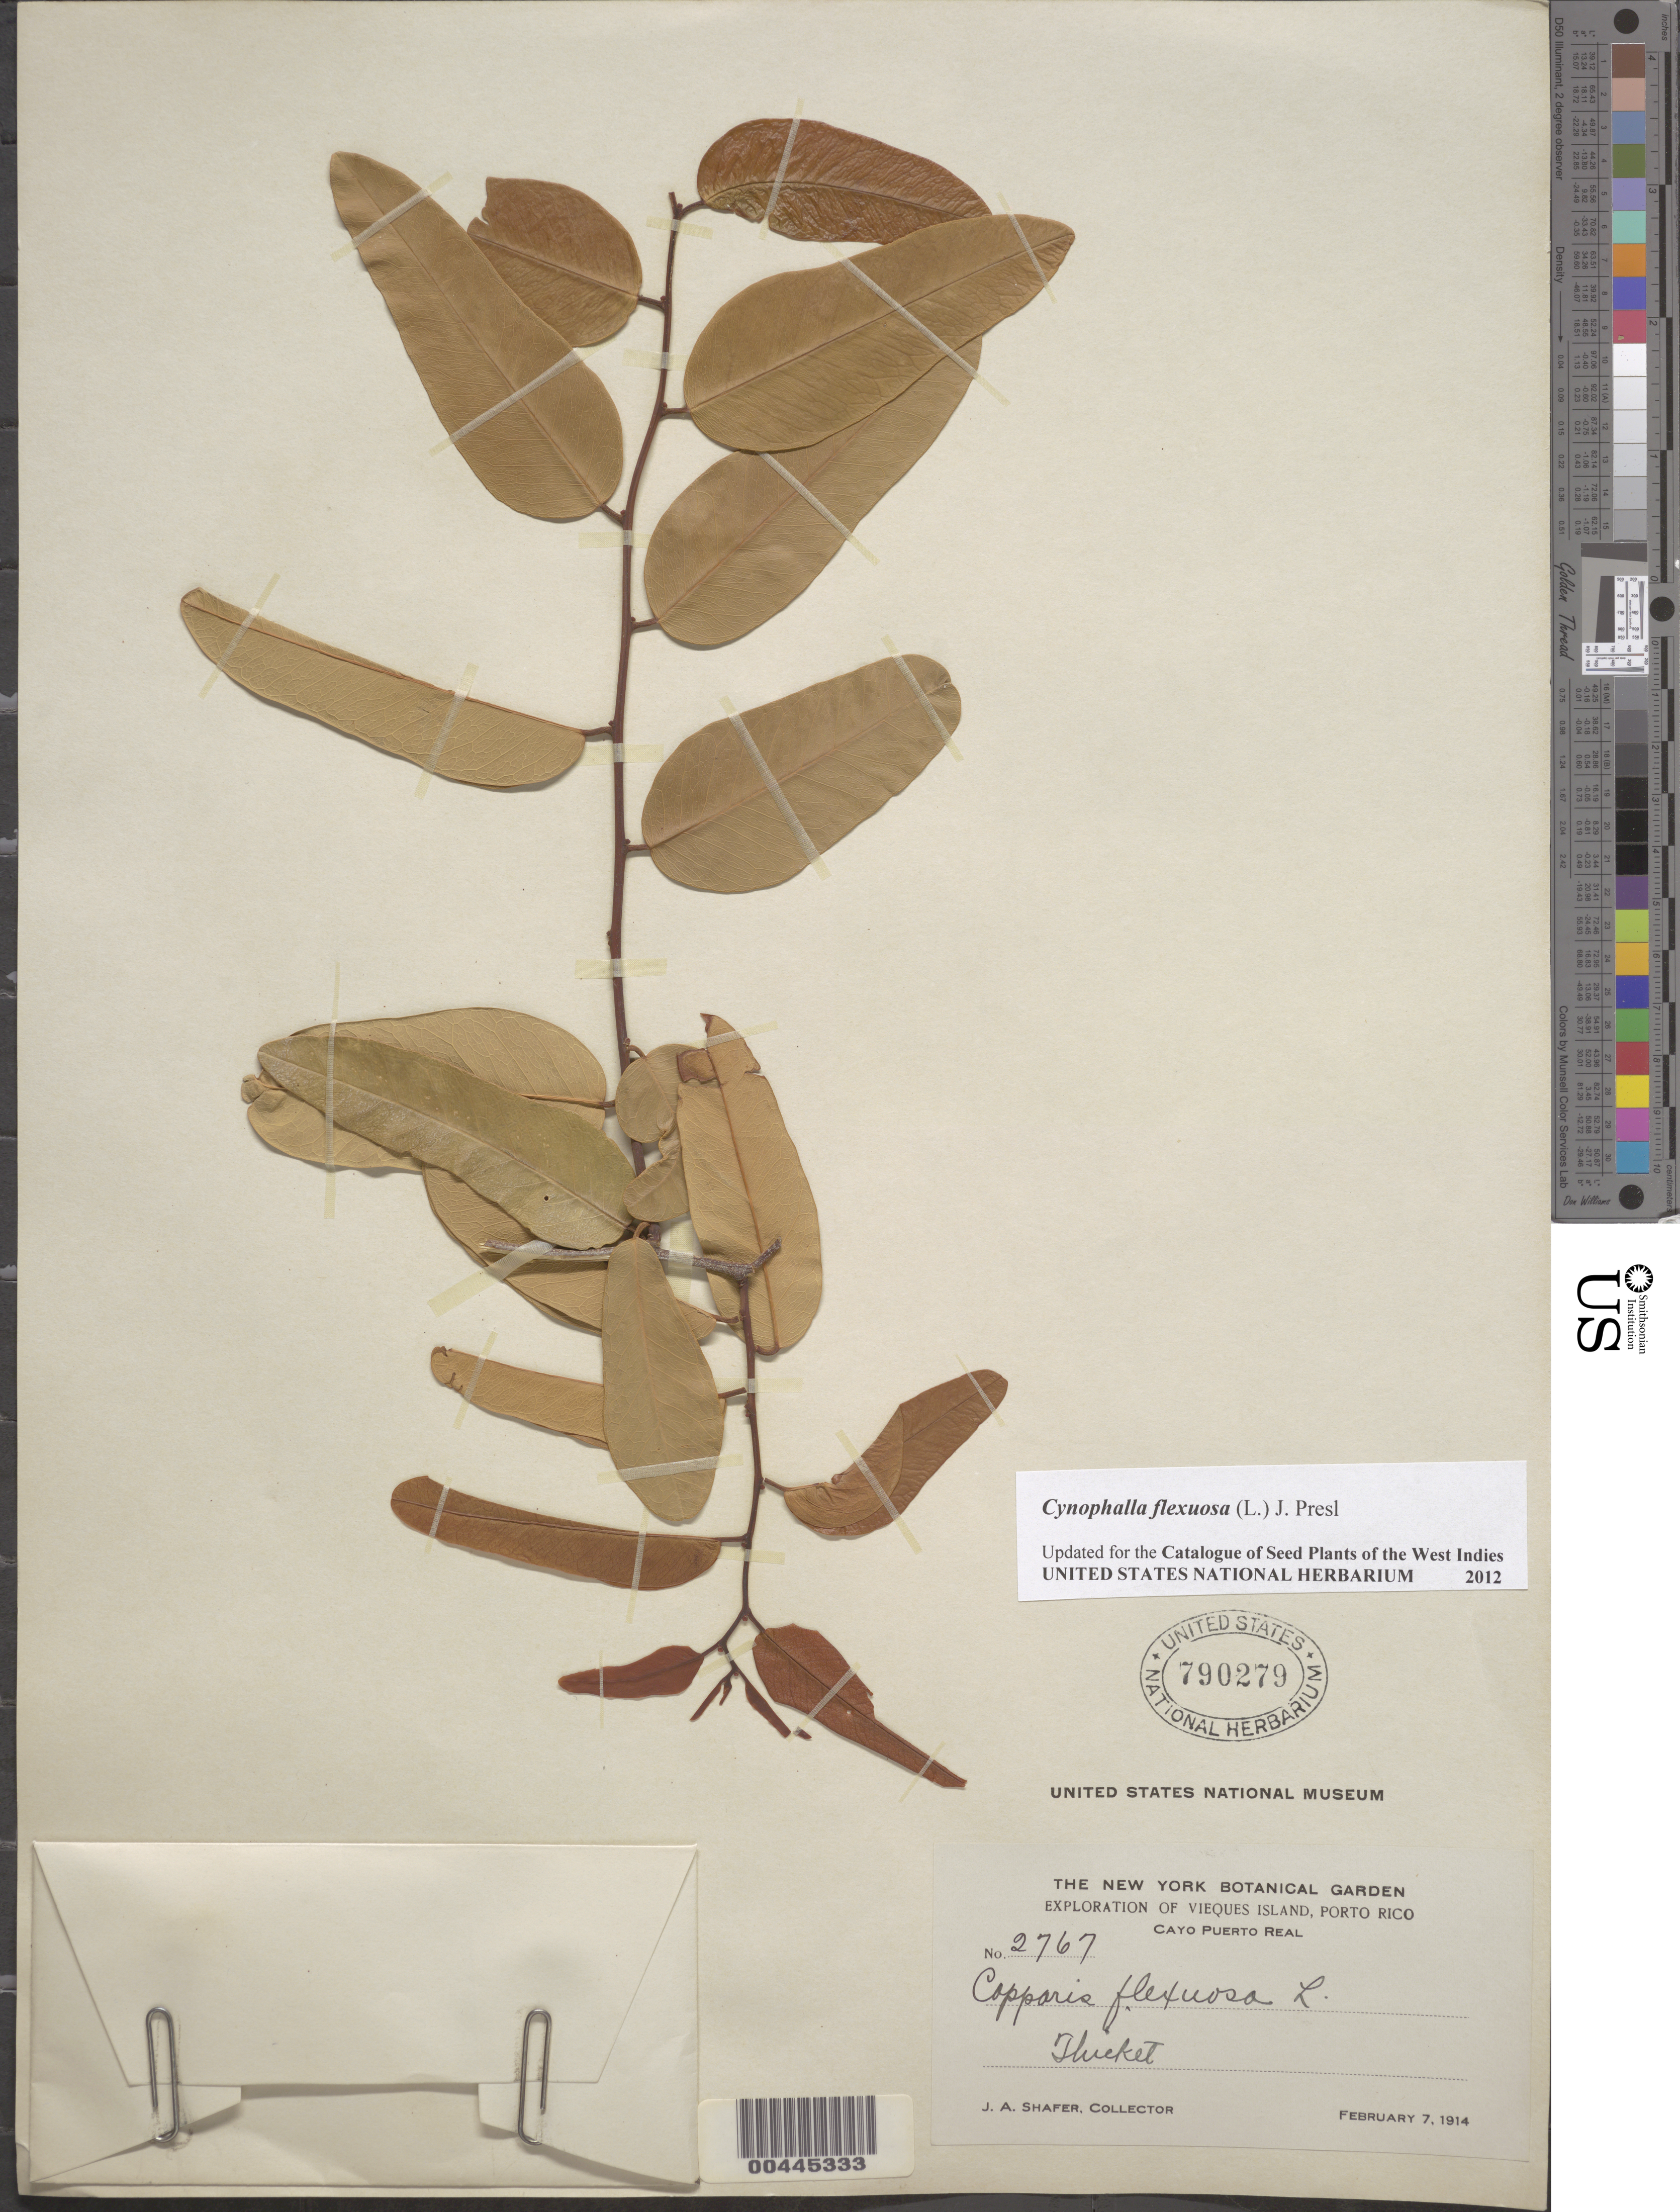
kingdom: Plantae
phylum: Tracheophyta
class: Magnoliopsida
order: Brassicales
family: Capparaceae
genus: Capparis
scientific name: Capparis flexuosa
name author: (L.) L.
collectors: J. A. Shafer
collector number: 2767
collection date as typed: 07 Feb 1914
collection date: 1914-02-07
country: Puerto Rico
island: Greater Antilles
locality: Cayo Puerto Real. Thicket.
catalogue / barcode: US 790279